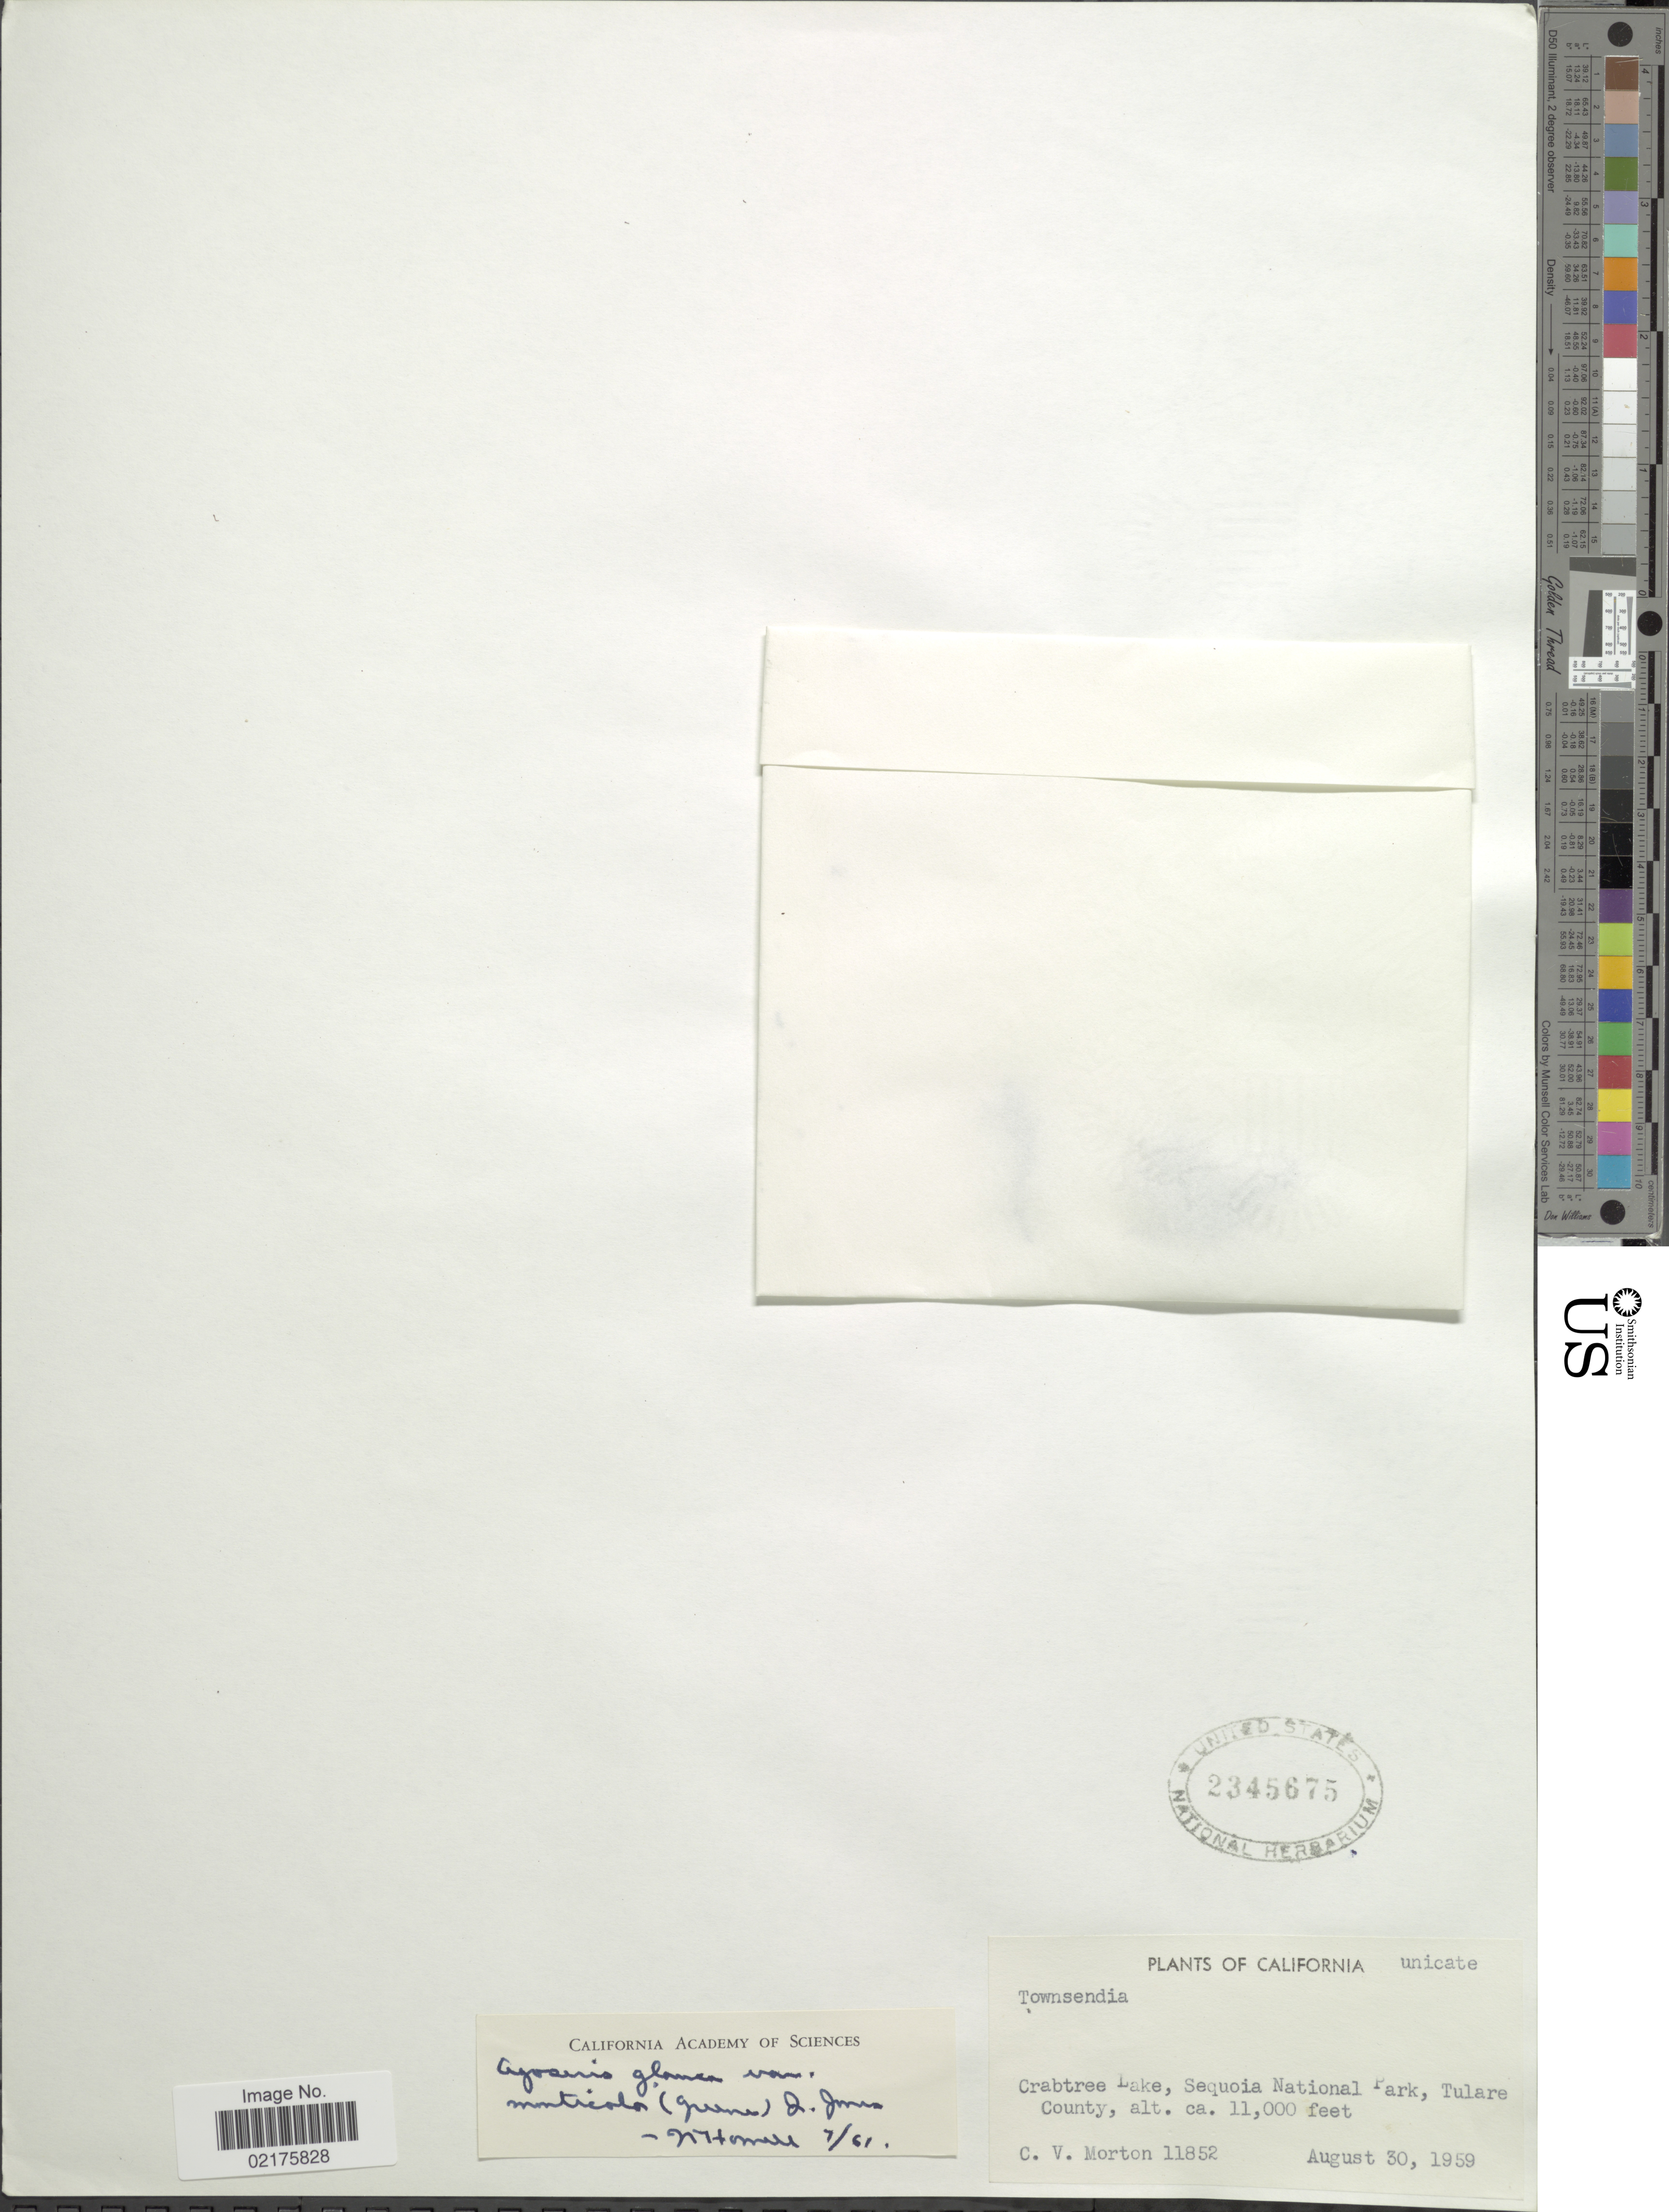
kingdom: Plantae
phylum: Tracheophyta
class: Magnoliopsida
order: Asterales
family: Asteraceae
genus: Agoseris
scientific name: Agoseris monticola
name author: Greene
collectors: C. V. Morton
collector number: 11852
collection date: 1959-08-30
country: United States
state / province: California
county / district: Tulare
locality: Crabtree Lake, Sequoia National Park, Tulare County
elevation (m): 3353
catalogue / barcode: US 2345675